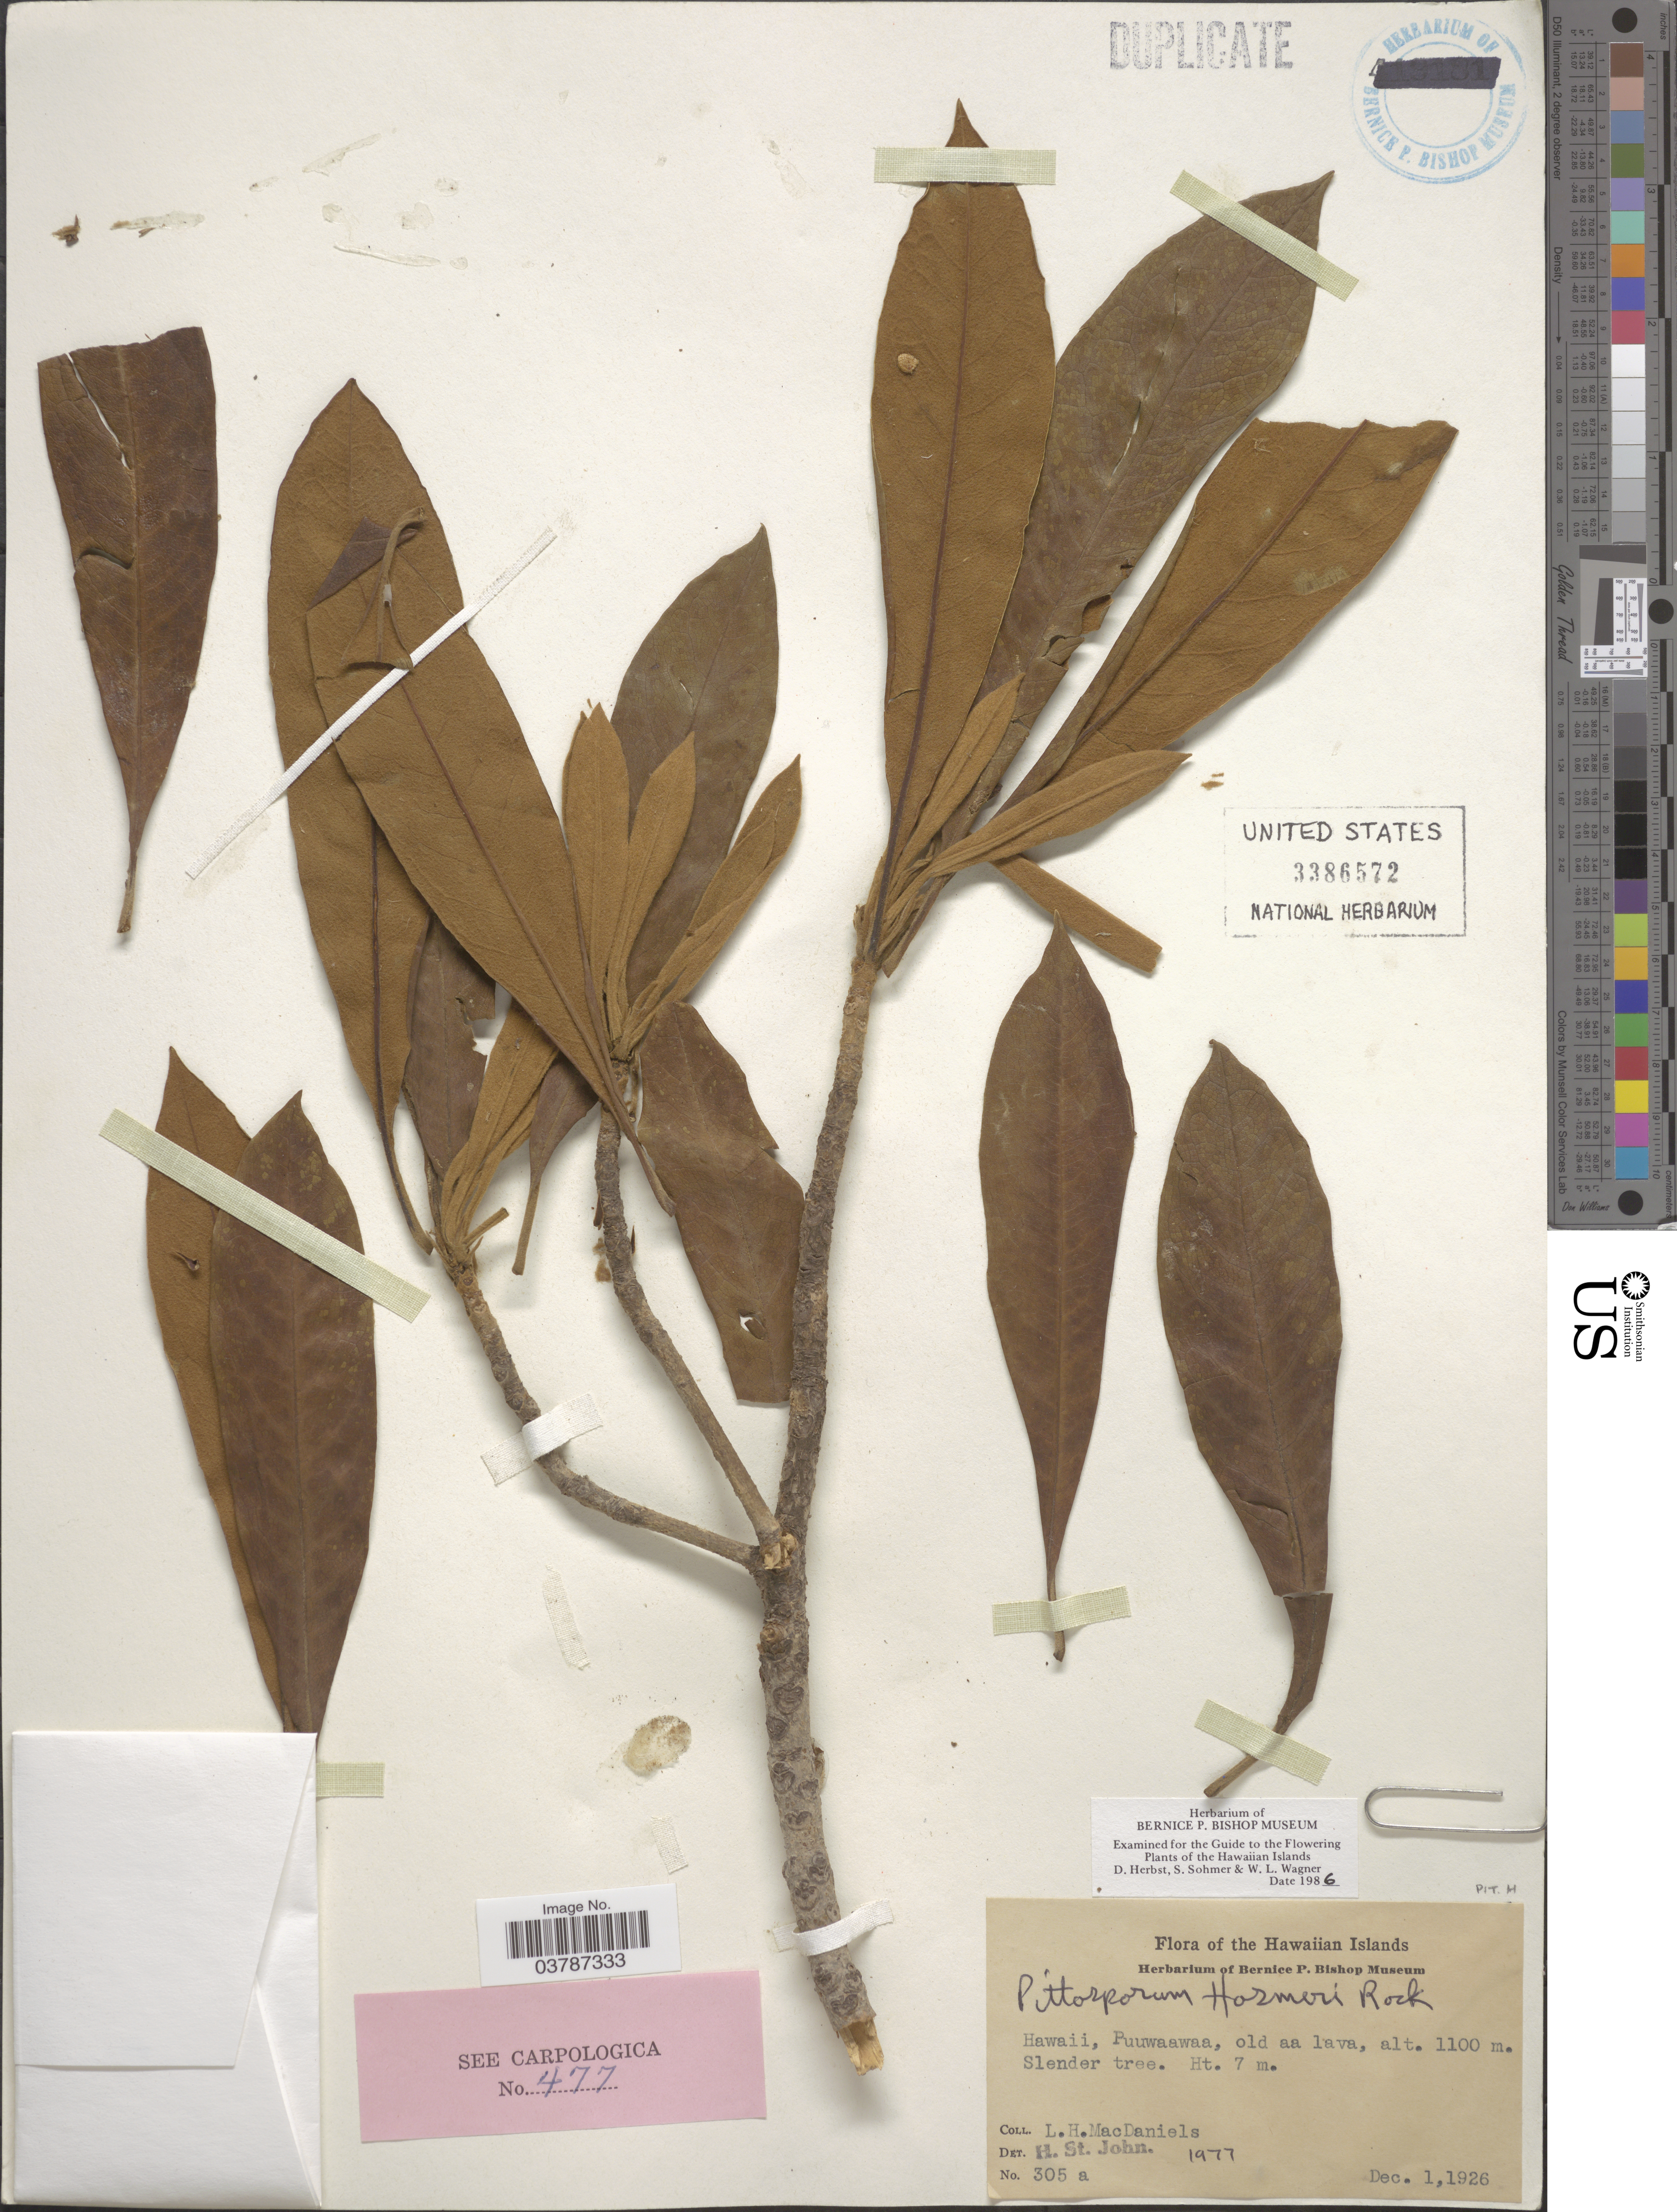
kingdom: Plantae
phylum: Tracheophyta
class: Magnoliopsida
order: Apiales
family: Pittosporaceae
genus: Pittosporum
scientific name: Pittosporum hosmeri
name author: Rock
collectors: L. H. MacDaniels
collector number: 305a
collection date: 1926-12-01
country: United States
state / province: Hawaii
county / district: Hawaii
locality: Hawaiian Islands. Puuwaawaa, old aa lava.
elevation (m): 1100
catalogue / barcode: US 3386572